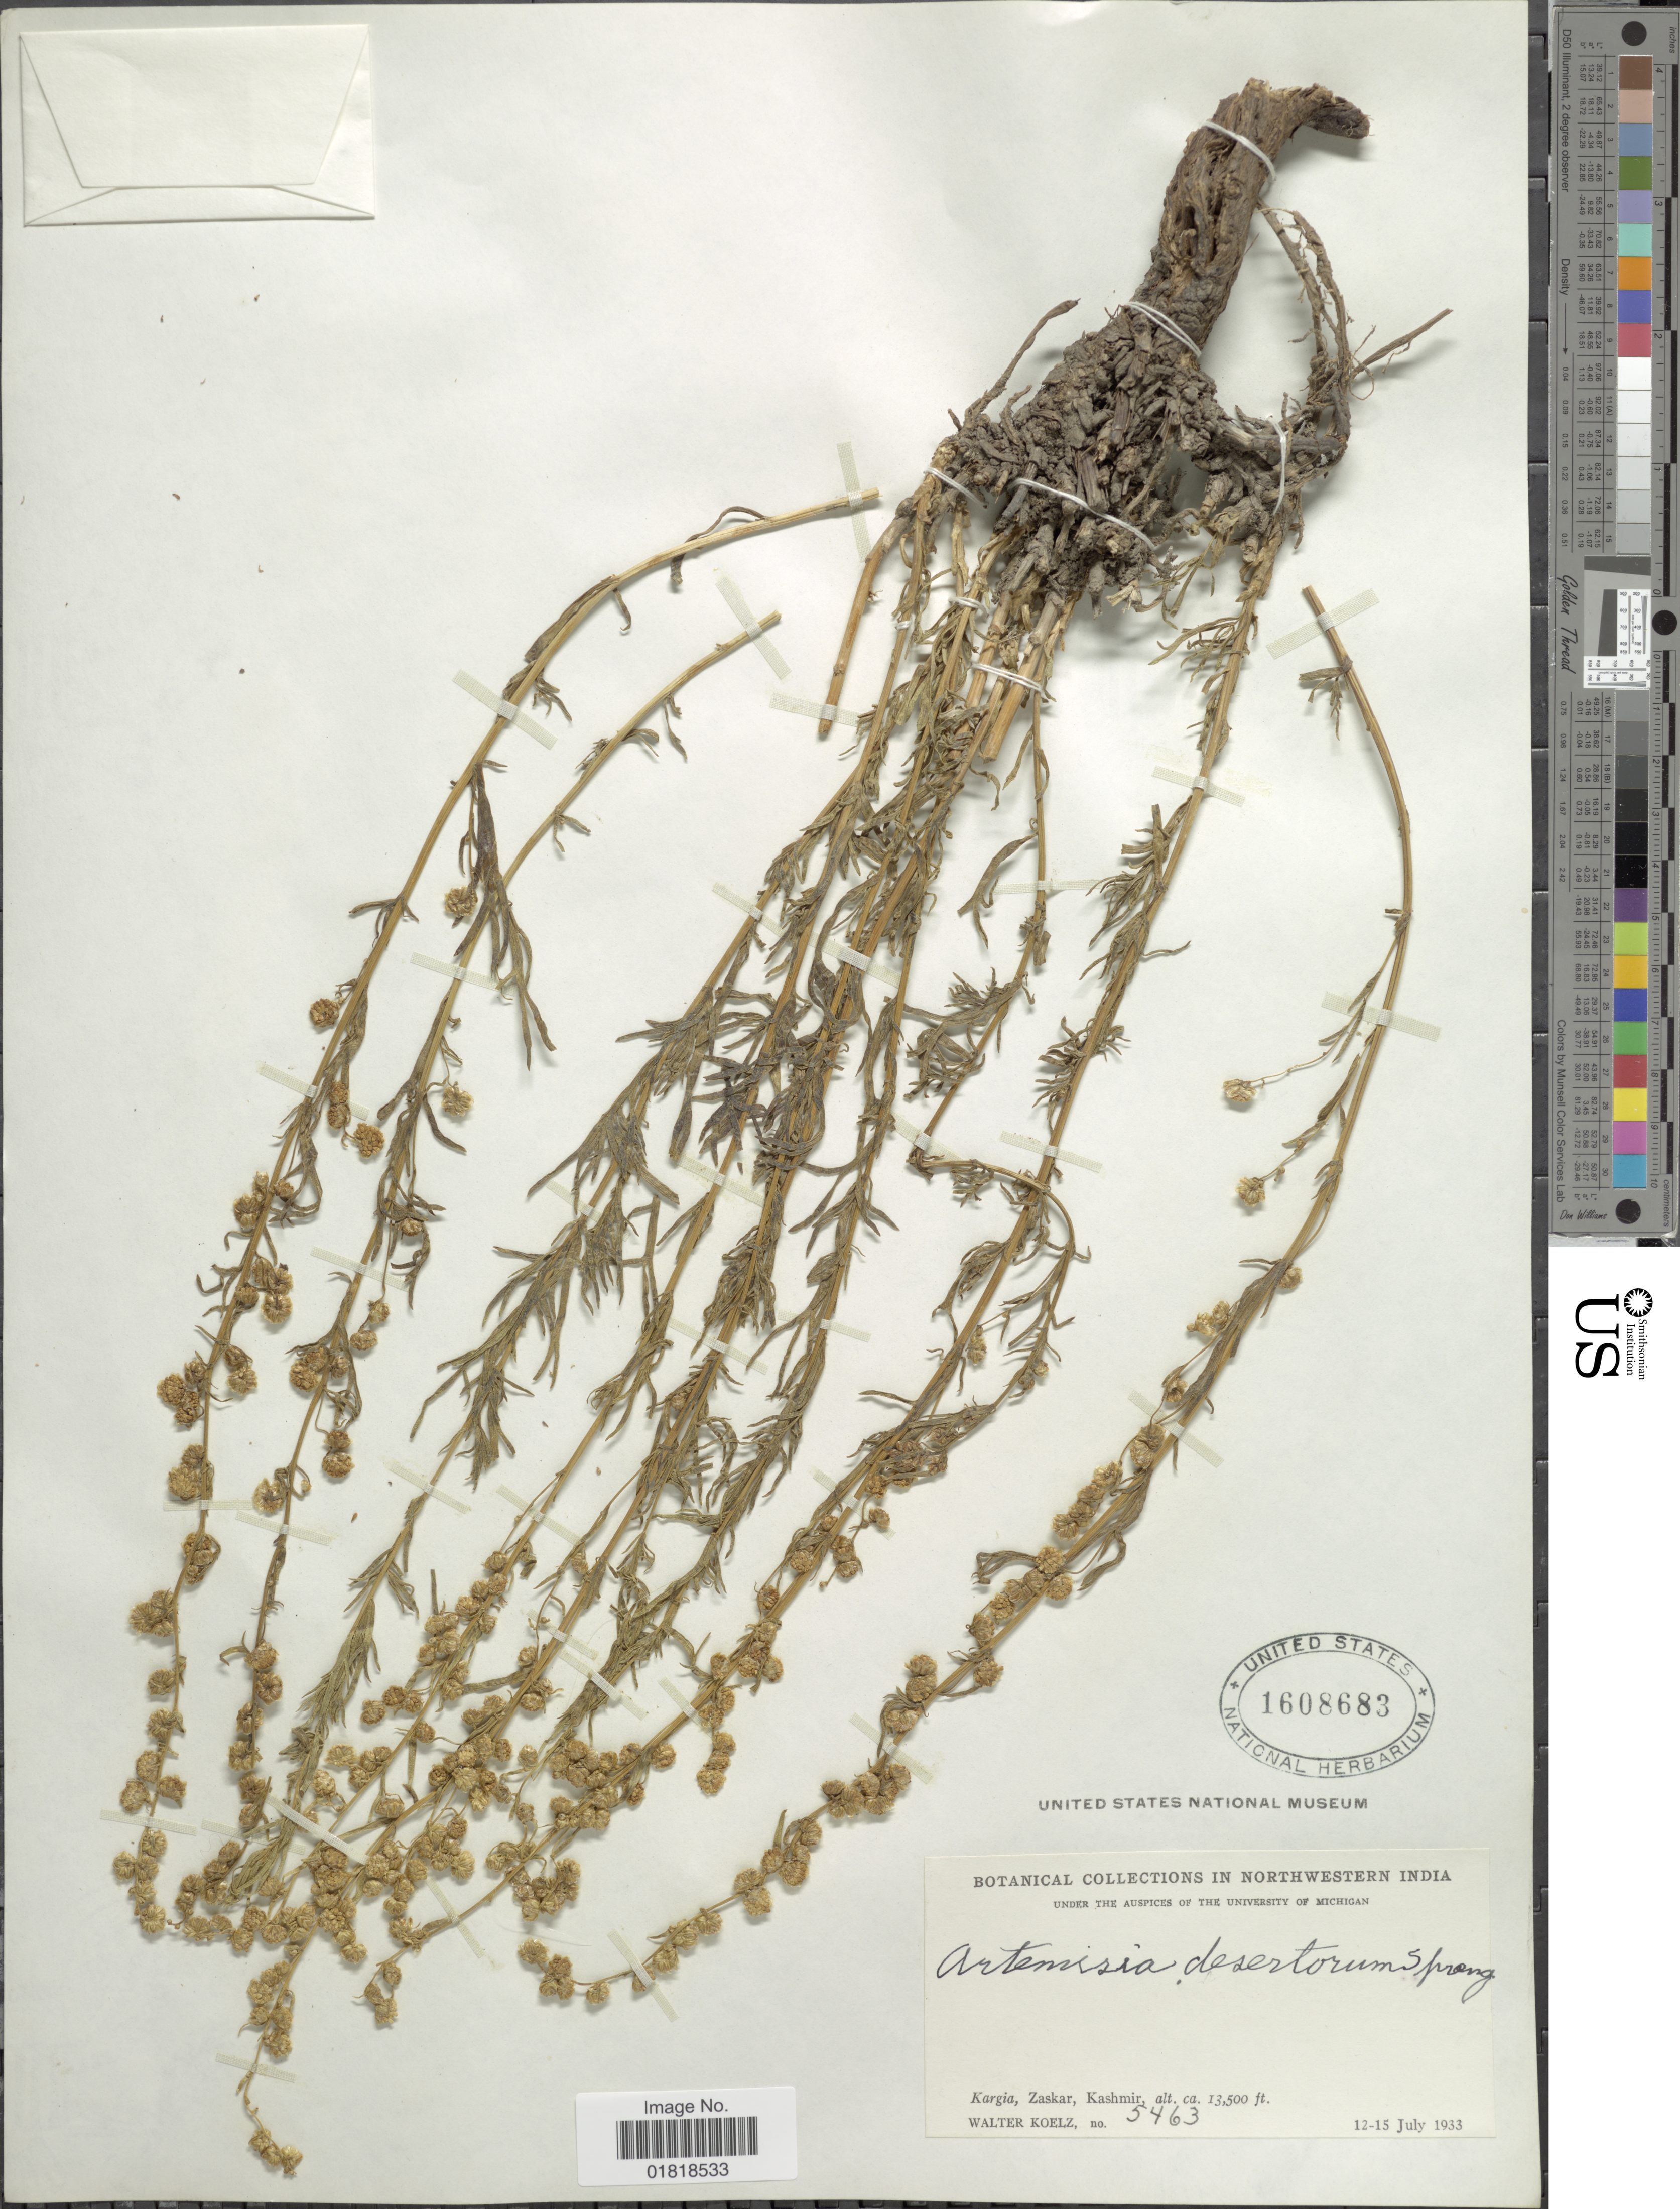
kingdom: Plantae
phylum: Tracheophyta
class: Magnoliopsida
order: Asterales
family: Asteraceae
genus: Artemisia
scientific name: Artemisia desertorum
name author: Spreng.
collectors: W. N. Koelz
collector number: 5463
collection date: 1933-07-12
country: India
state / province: Jammu and Kashmir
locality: Northwestern India, Kargia, Zaskar, Kashmir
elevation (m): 4115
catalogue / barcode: US 1608683